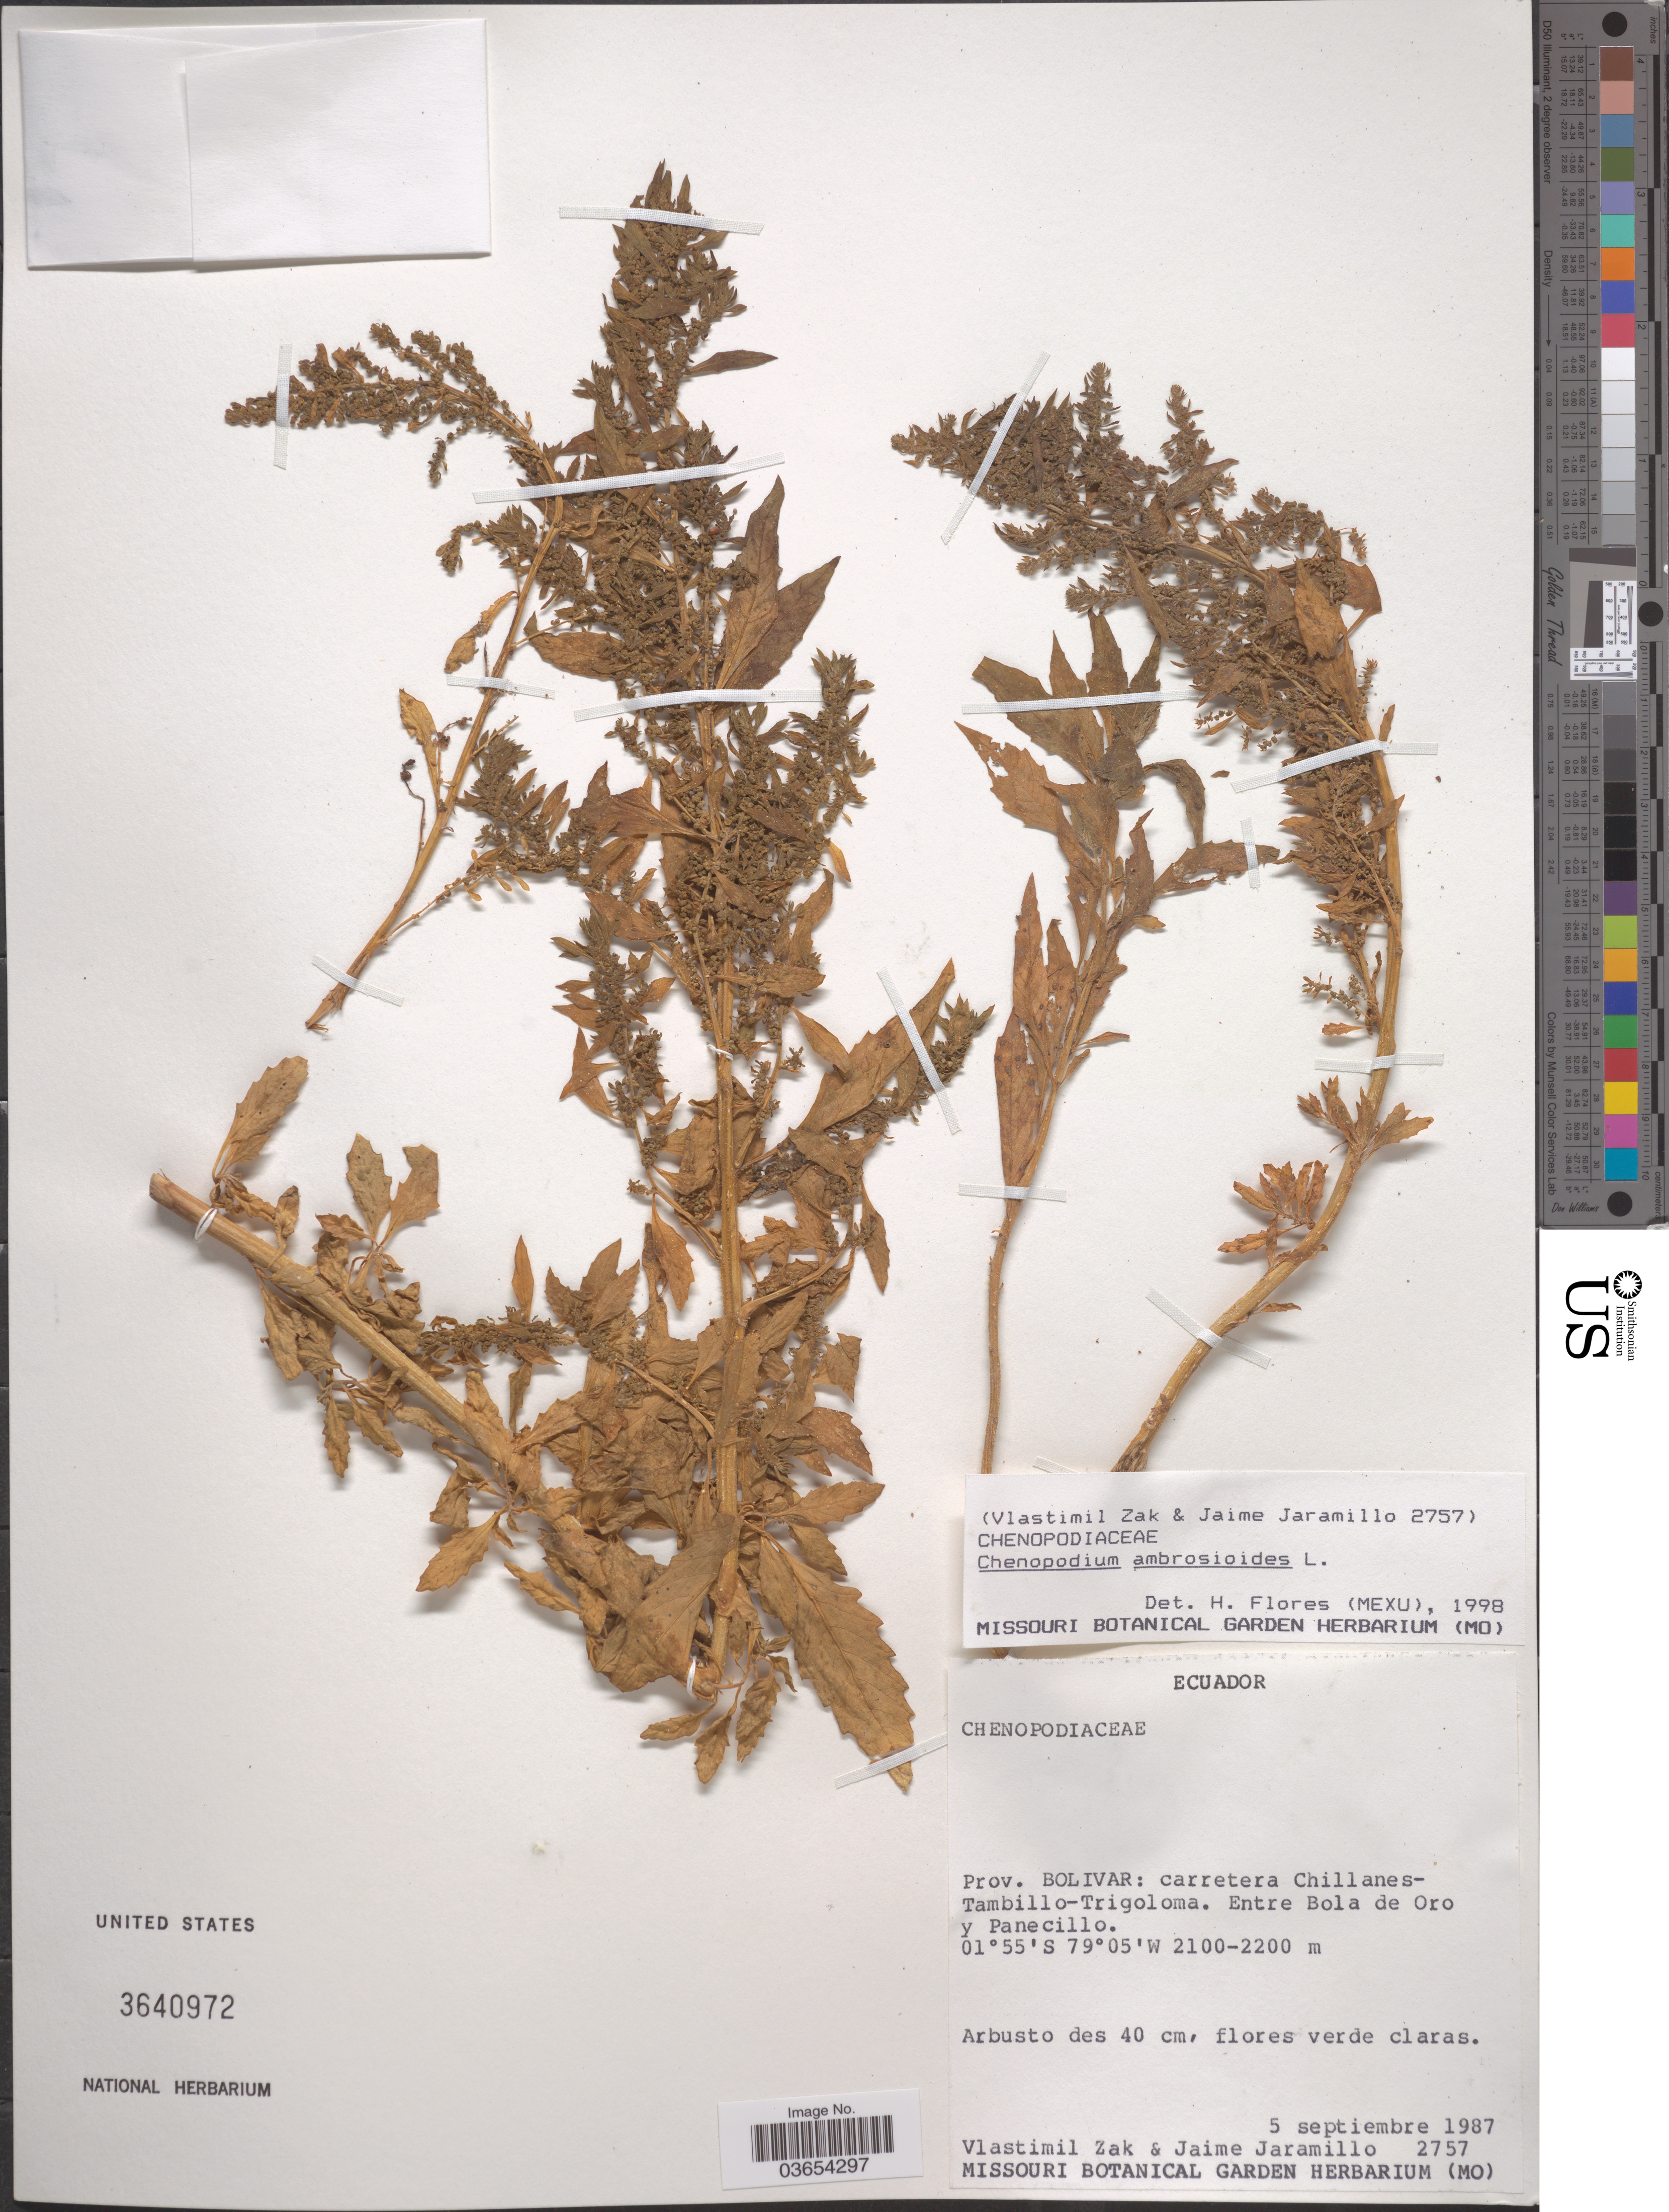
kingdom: Plantae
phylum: Tracheophyta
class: Magnoliopsida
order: Caryophyllales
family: Amaranthaceae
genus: Chenopodium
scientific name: Chenopodium ambrosioides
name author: L.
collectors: V. Zak & J. Jaramillo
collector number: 2757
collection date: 1987-09-05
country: Ecuador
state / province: Bolívar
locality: Carretera Chillanes-Tambillo-Trigoloma. Entre Bola de Oro y Panecillo.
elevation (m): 2100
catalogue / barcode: US 3640972